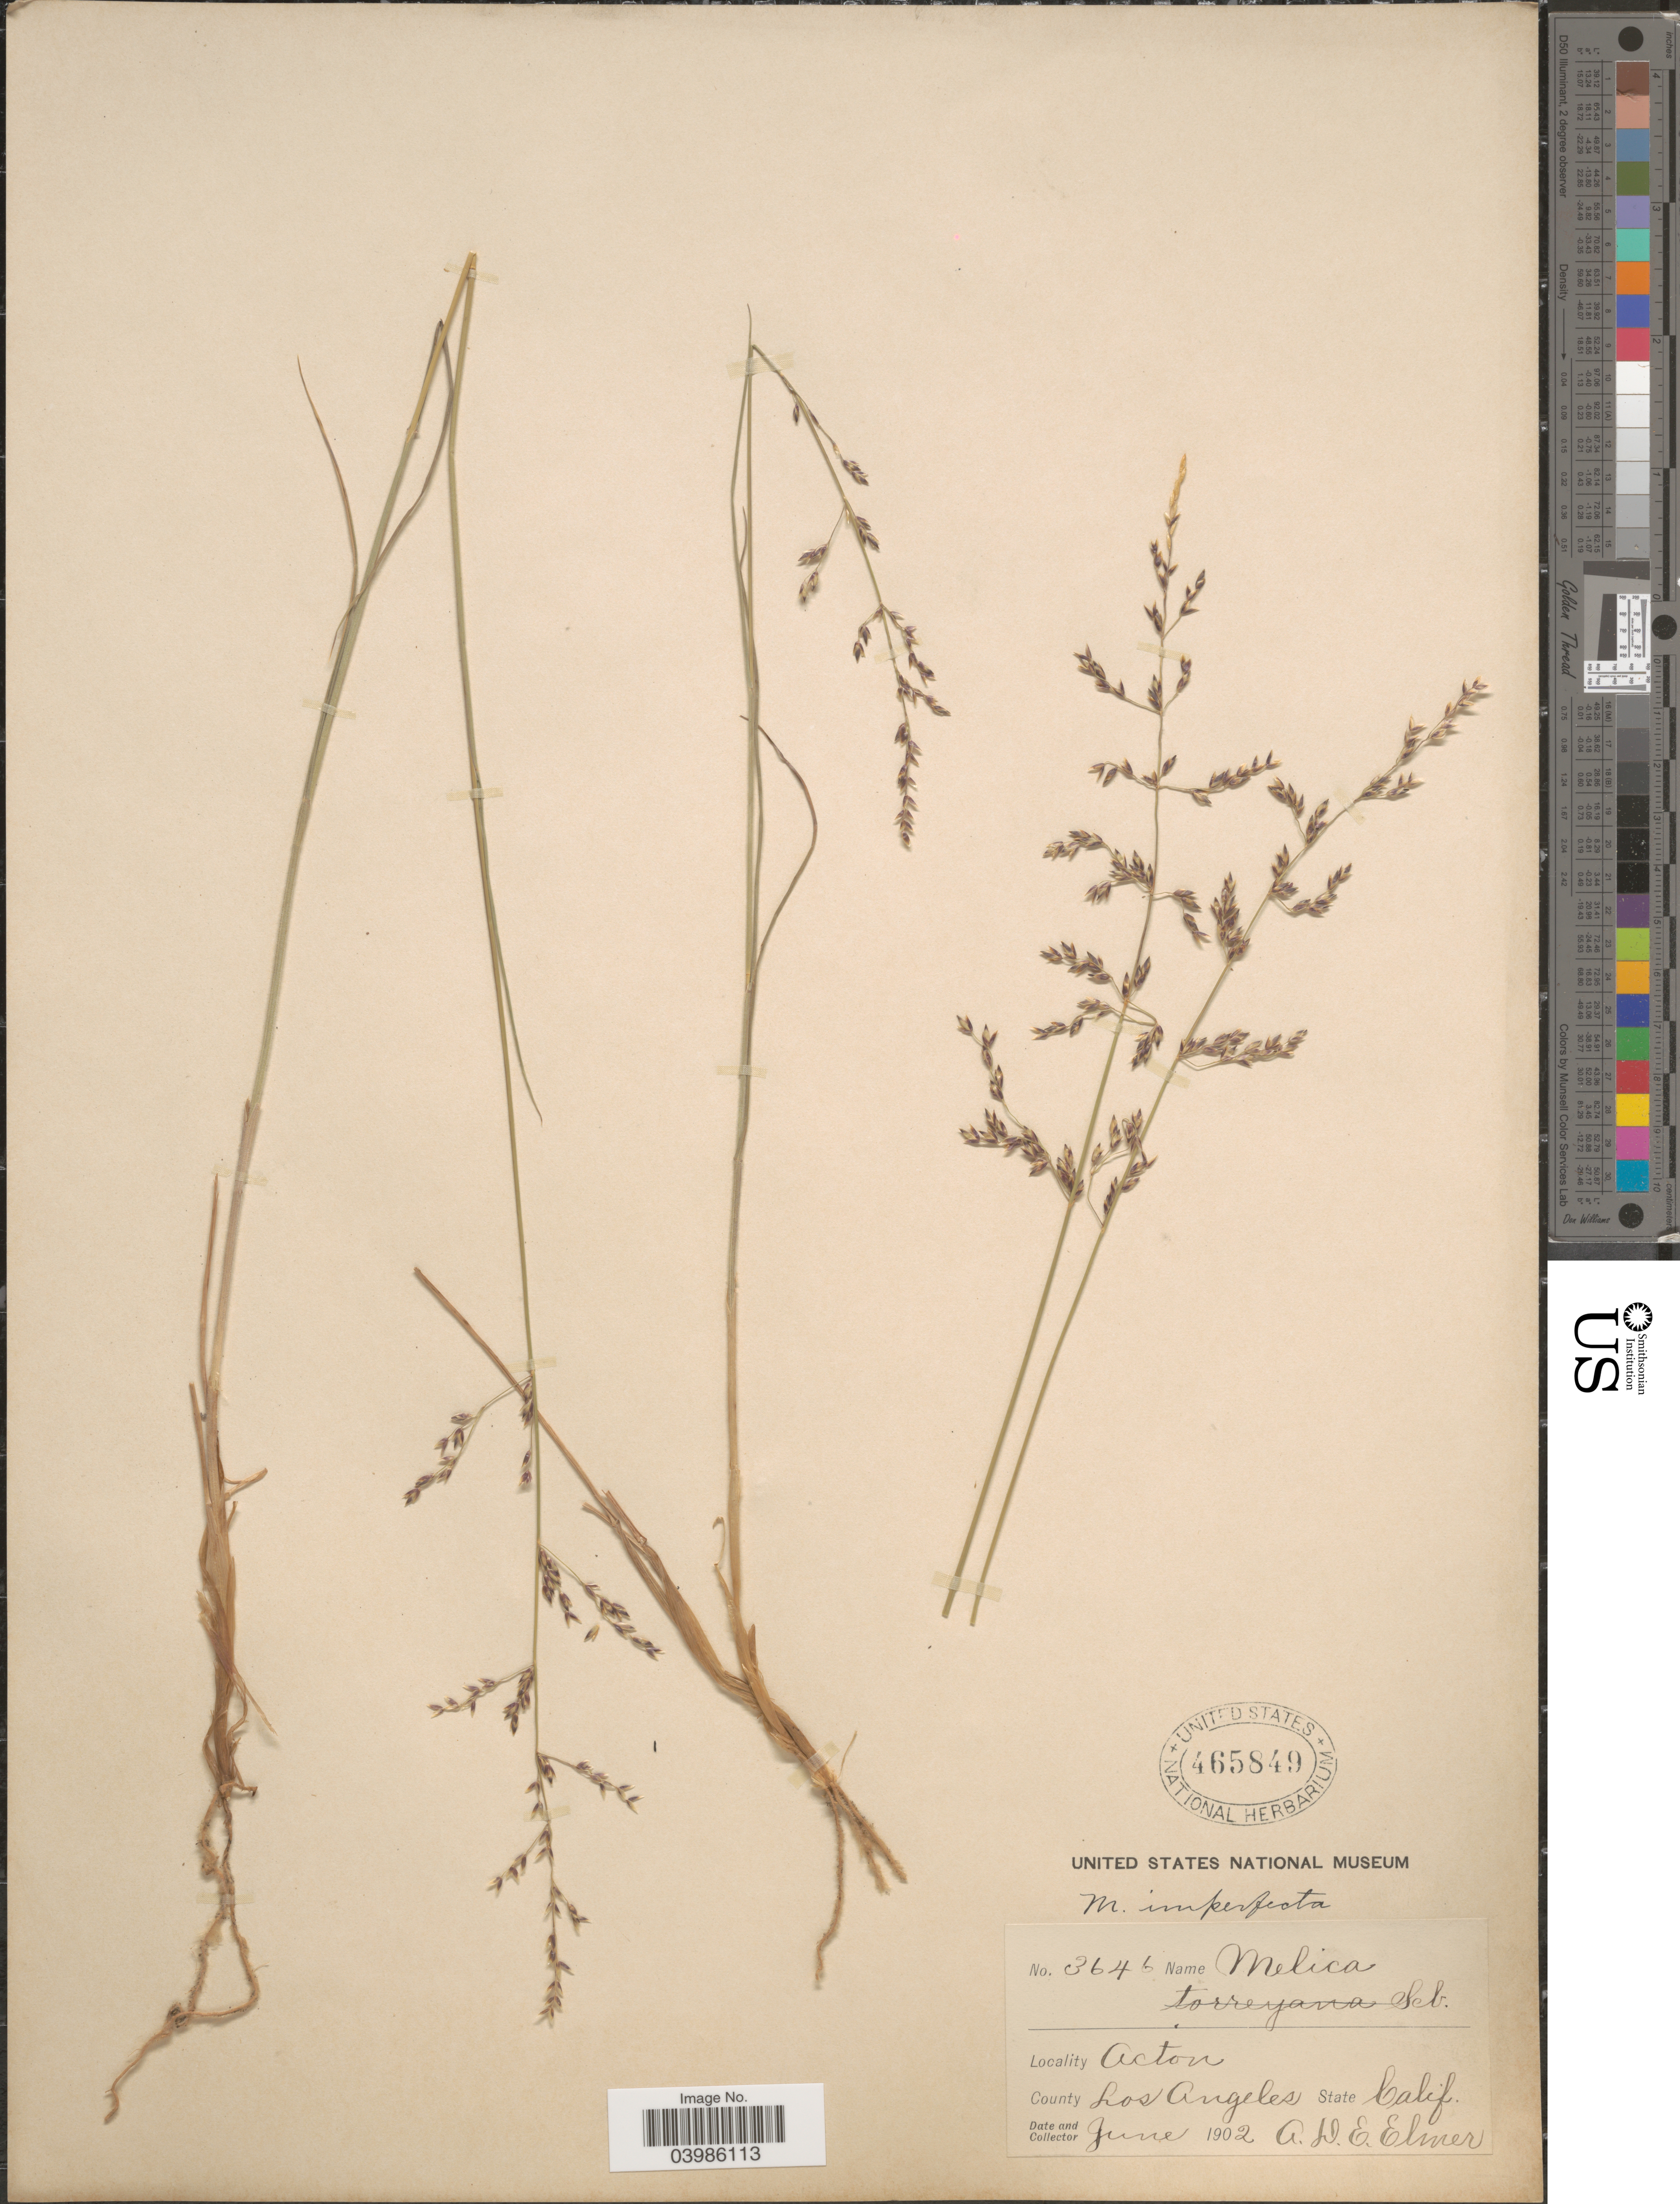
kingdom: Plantae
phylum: Tracheophyta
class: Liliopsida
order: Poales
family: Poaceae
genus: Melica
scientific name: Melica imperfecta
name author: Trin.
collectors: A. D. E. Elmer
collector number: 3646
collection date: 1902-06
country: United States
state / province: California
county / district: Los Angeles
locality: Acton. County Los Angeles.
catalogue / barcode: US 465849